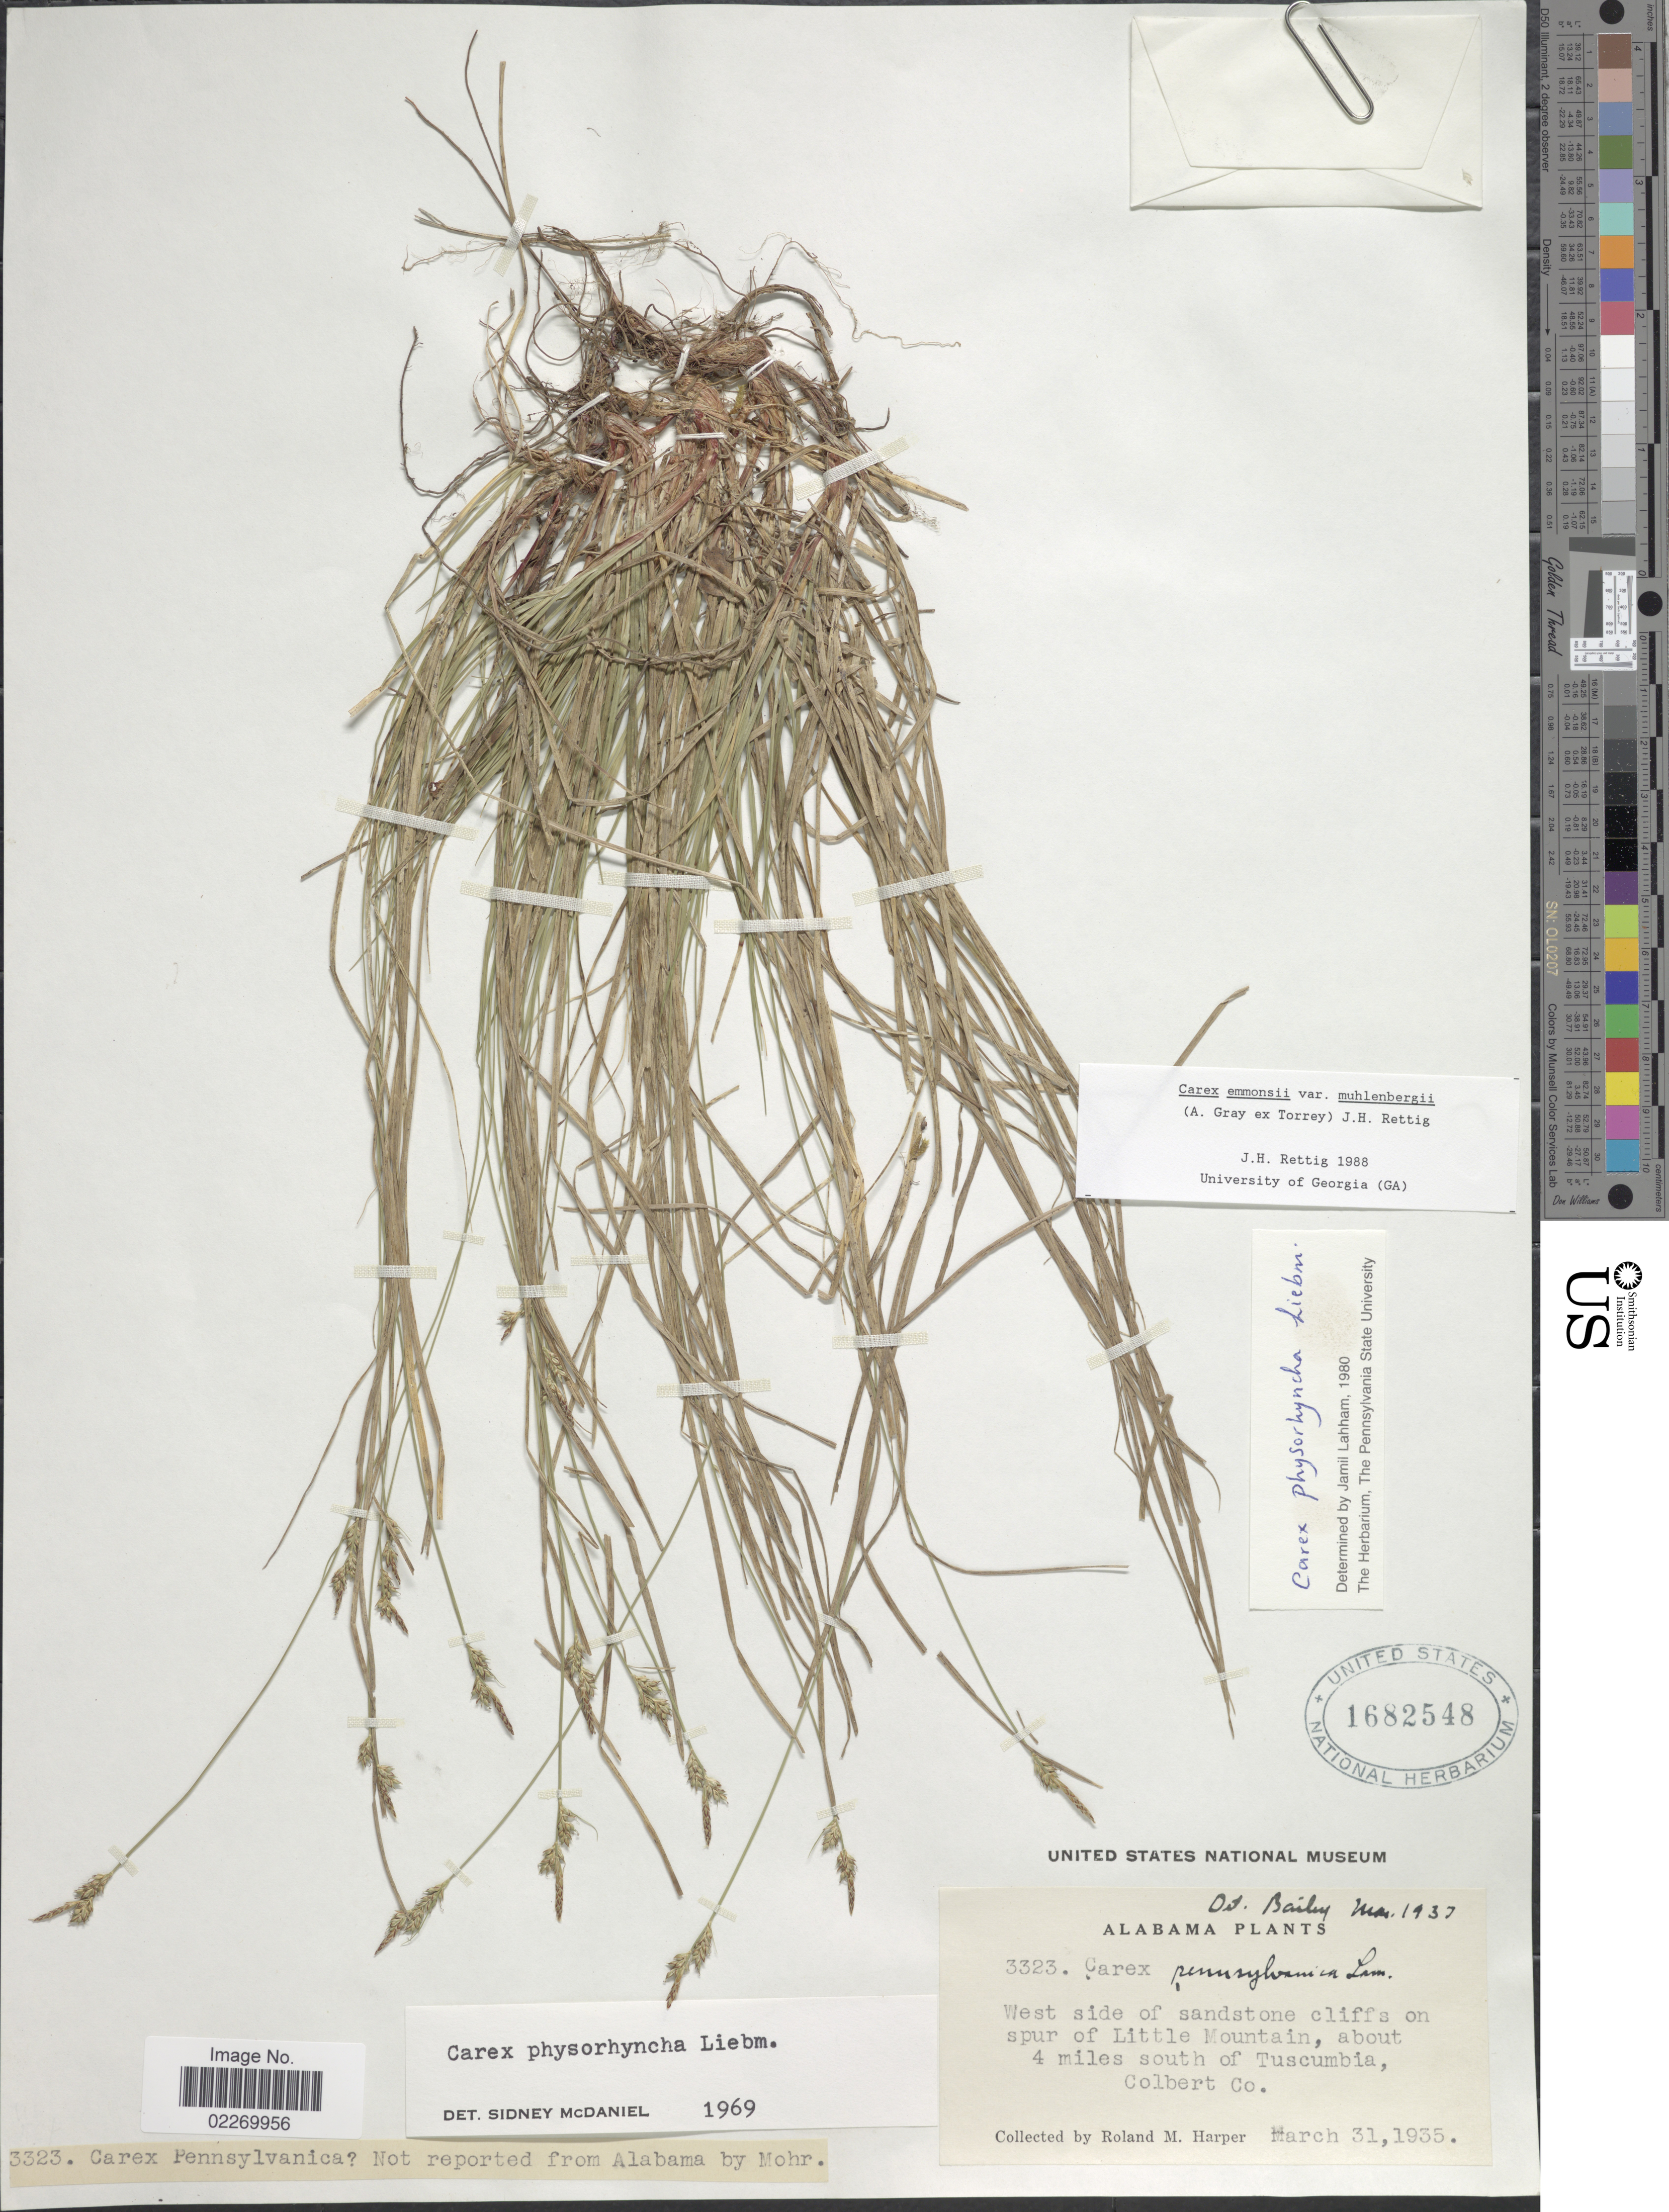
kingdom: Plantae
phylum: Tracheophyta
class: Liliopsida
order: Poales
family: Cyperaceae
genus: Carex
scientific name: Carex albicans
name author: Willd. ex Spreng.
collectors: R. M. Harper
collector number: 3323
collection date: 1935-03-31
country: United States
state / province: Alabama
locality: West side of sandstone cliffs on spur of Little Mountain, about 4 miles south of Tuscumbia, Colbert Co.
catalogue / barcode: US 1682548